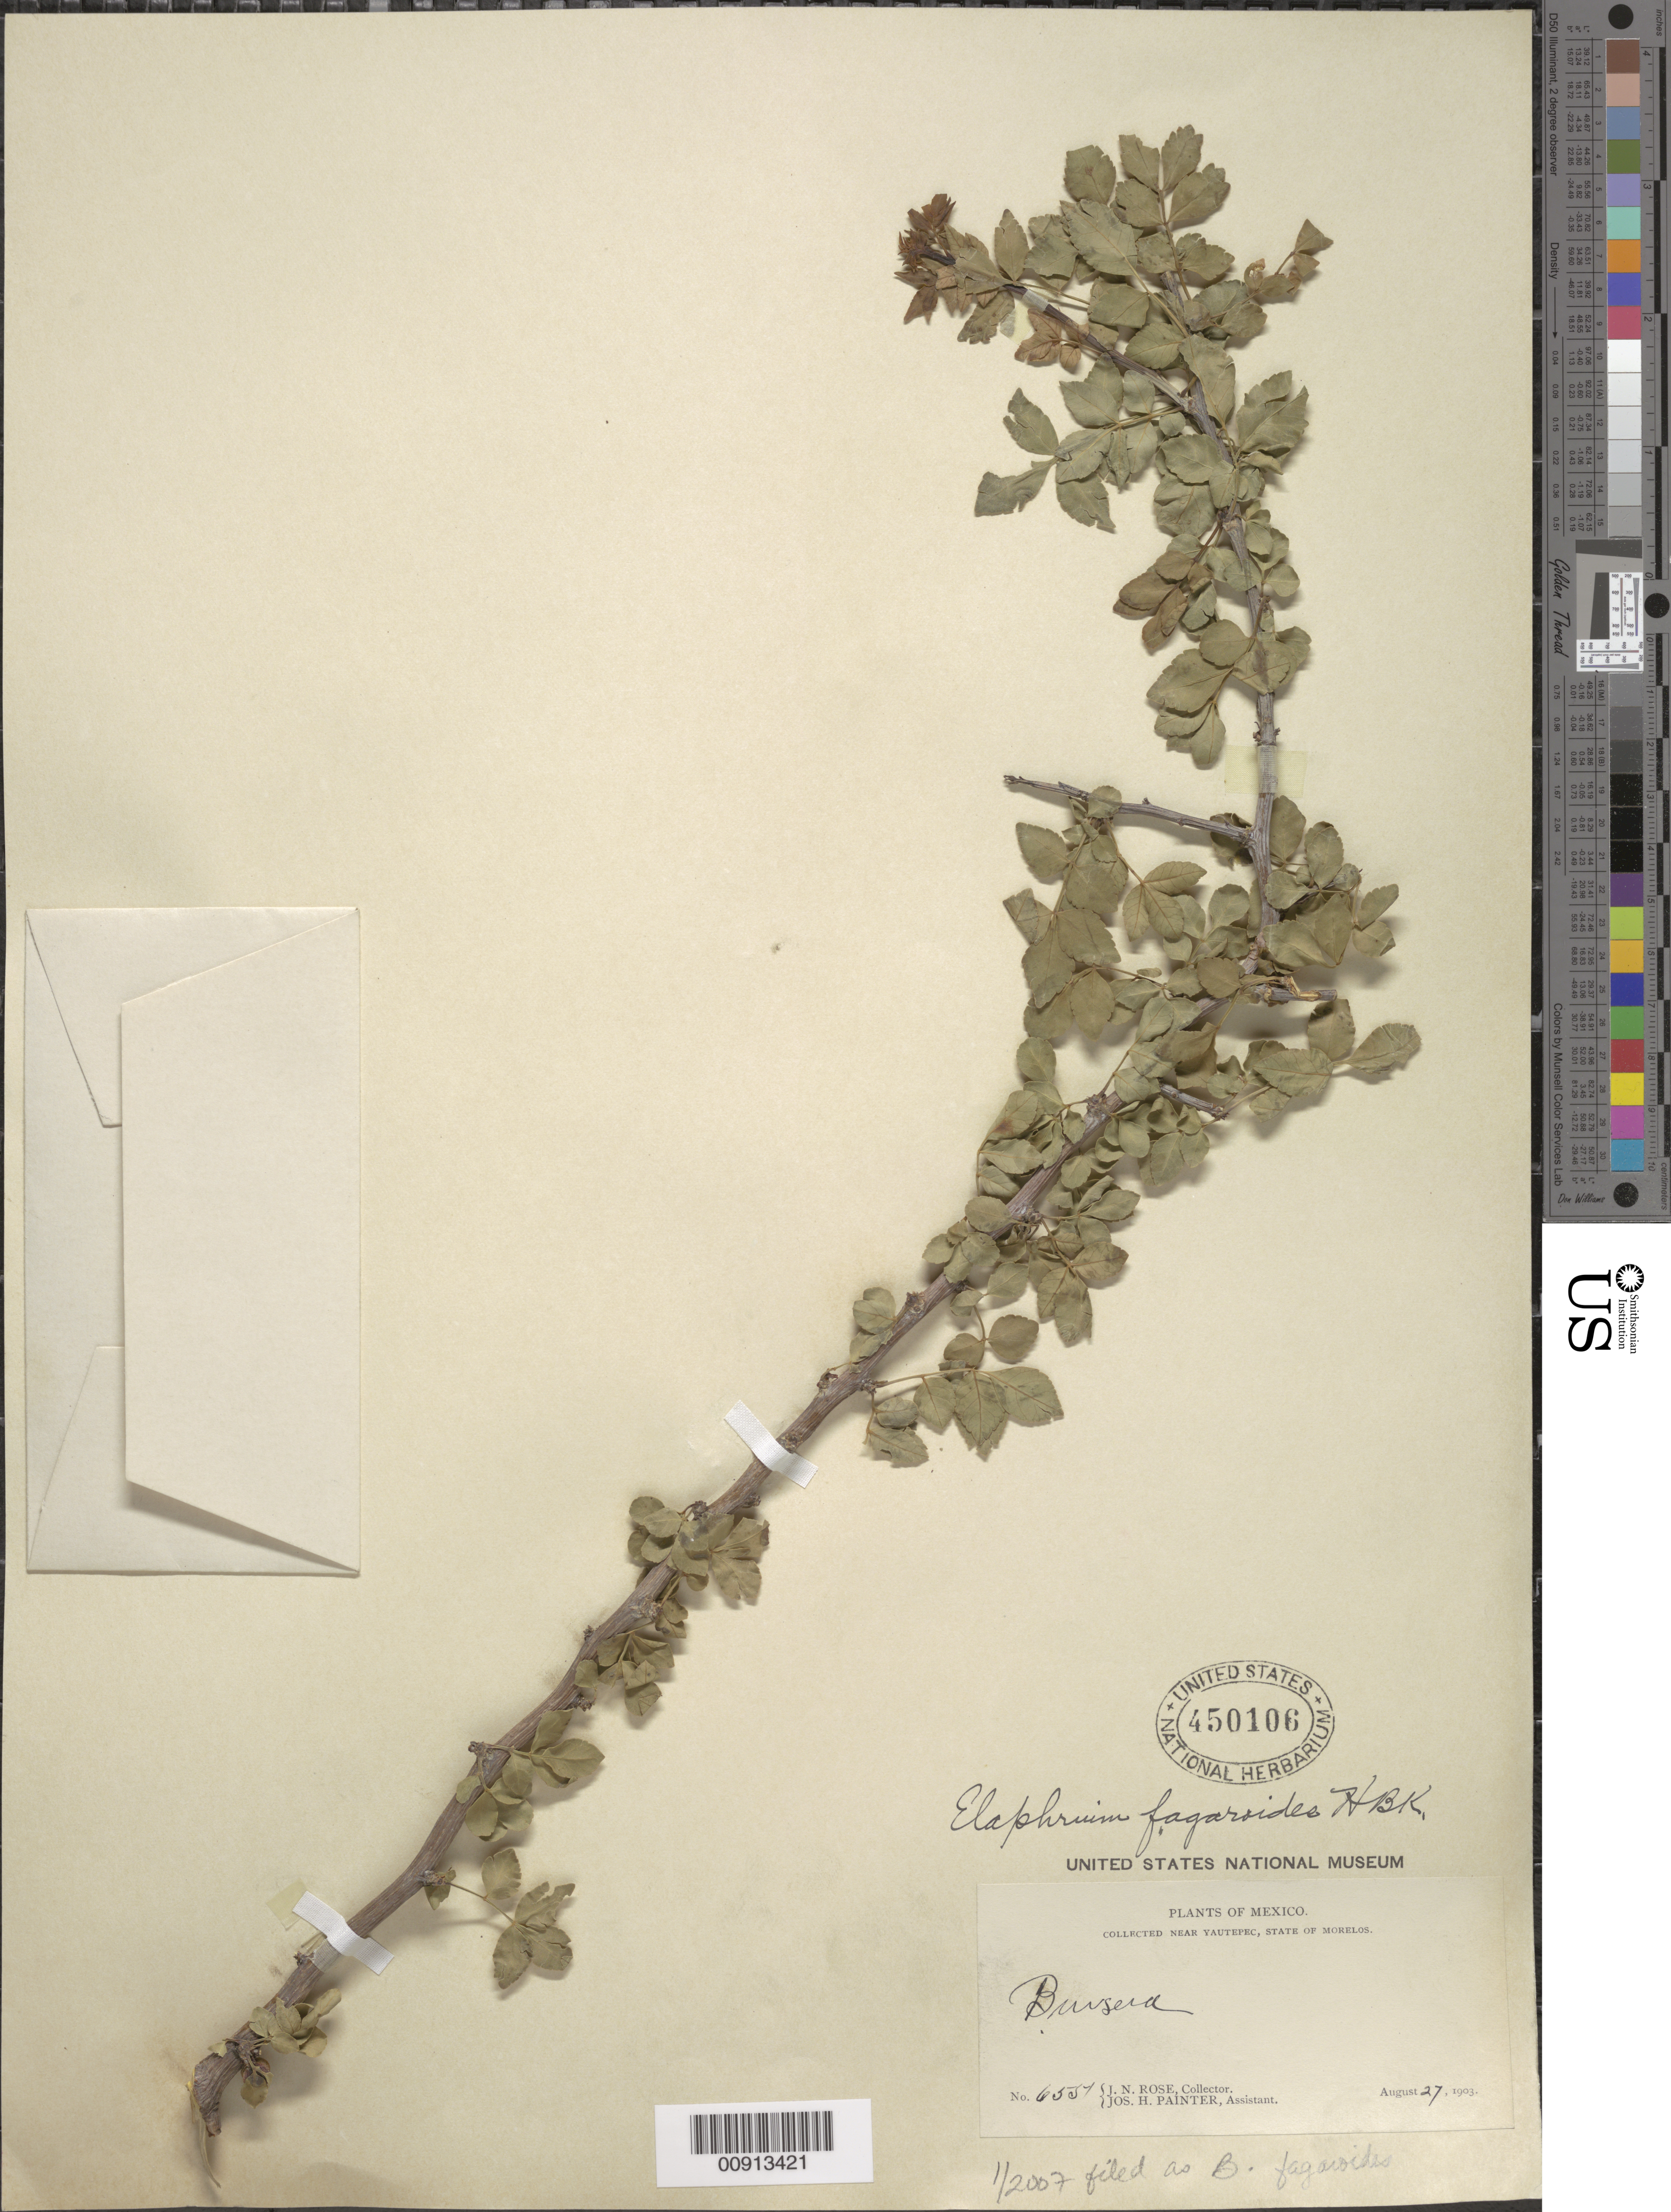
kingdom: Plantae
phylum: Tracheophyta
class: Magnoliopsida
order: Sapindales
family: Burseraceae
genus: Bursera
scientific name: Bursera inaguensis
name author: Britton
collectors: J. N. Rose & J. H. Painter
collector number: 6551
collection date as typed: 27 Aug 1903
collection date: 1903-08-27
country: Mexico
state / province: Morelos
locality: Near Yautepec, State of Morelos.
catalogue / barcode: US 450106